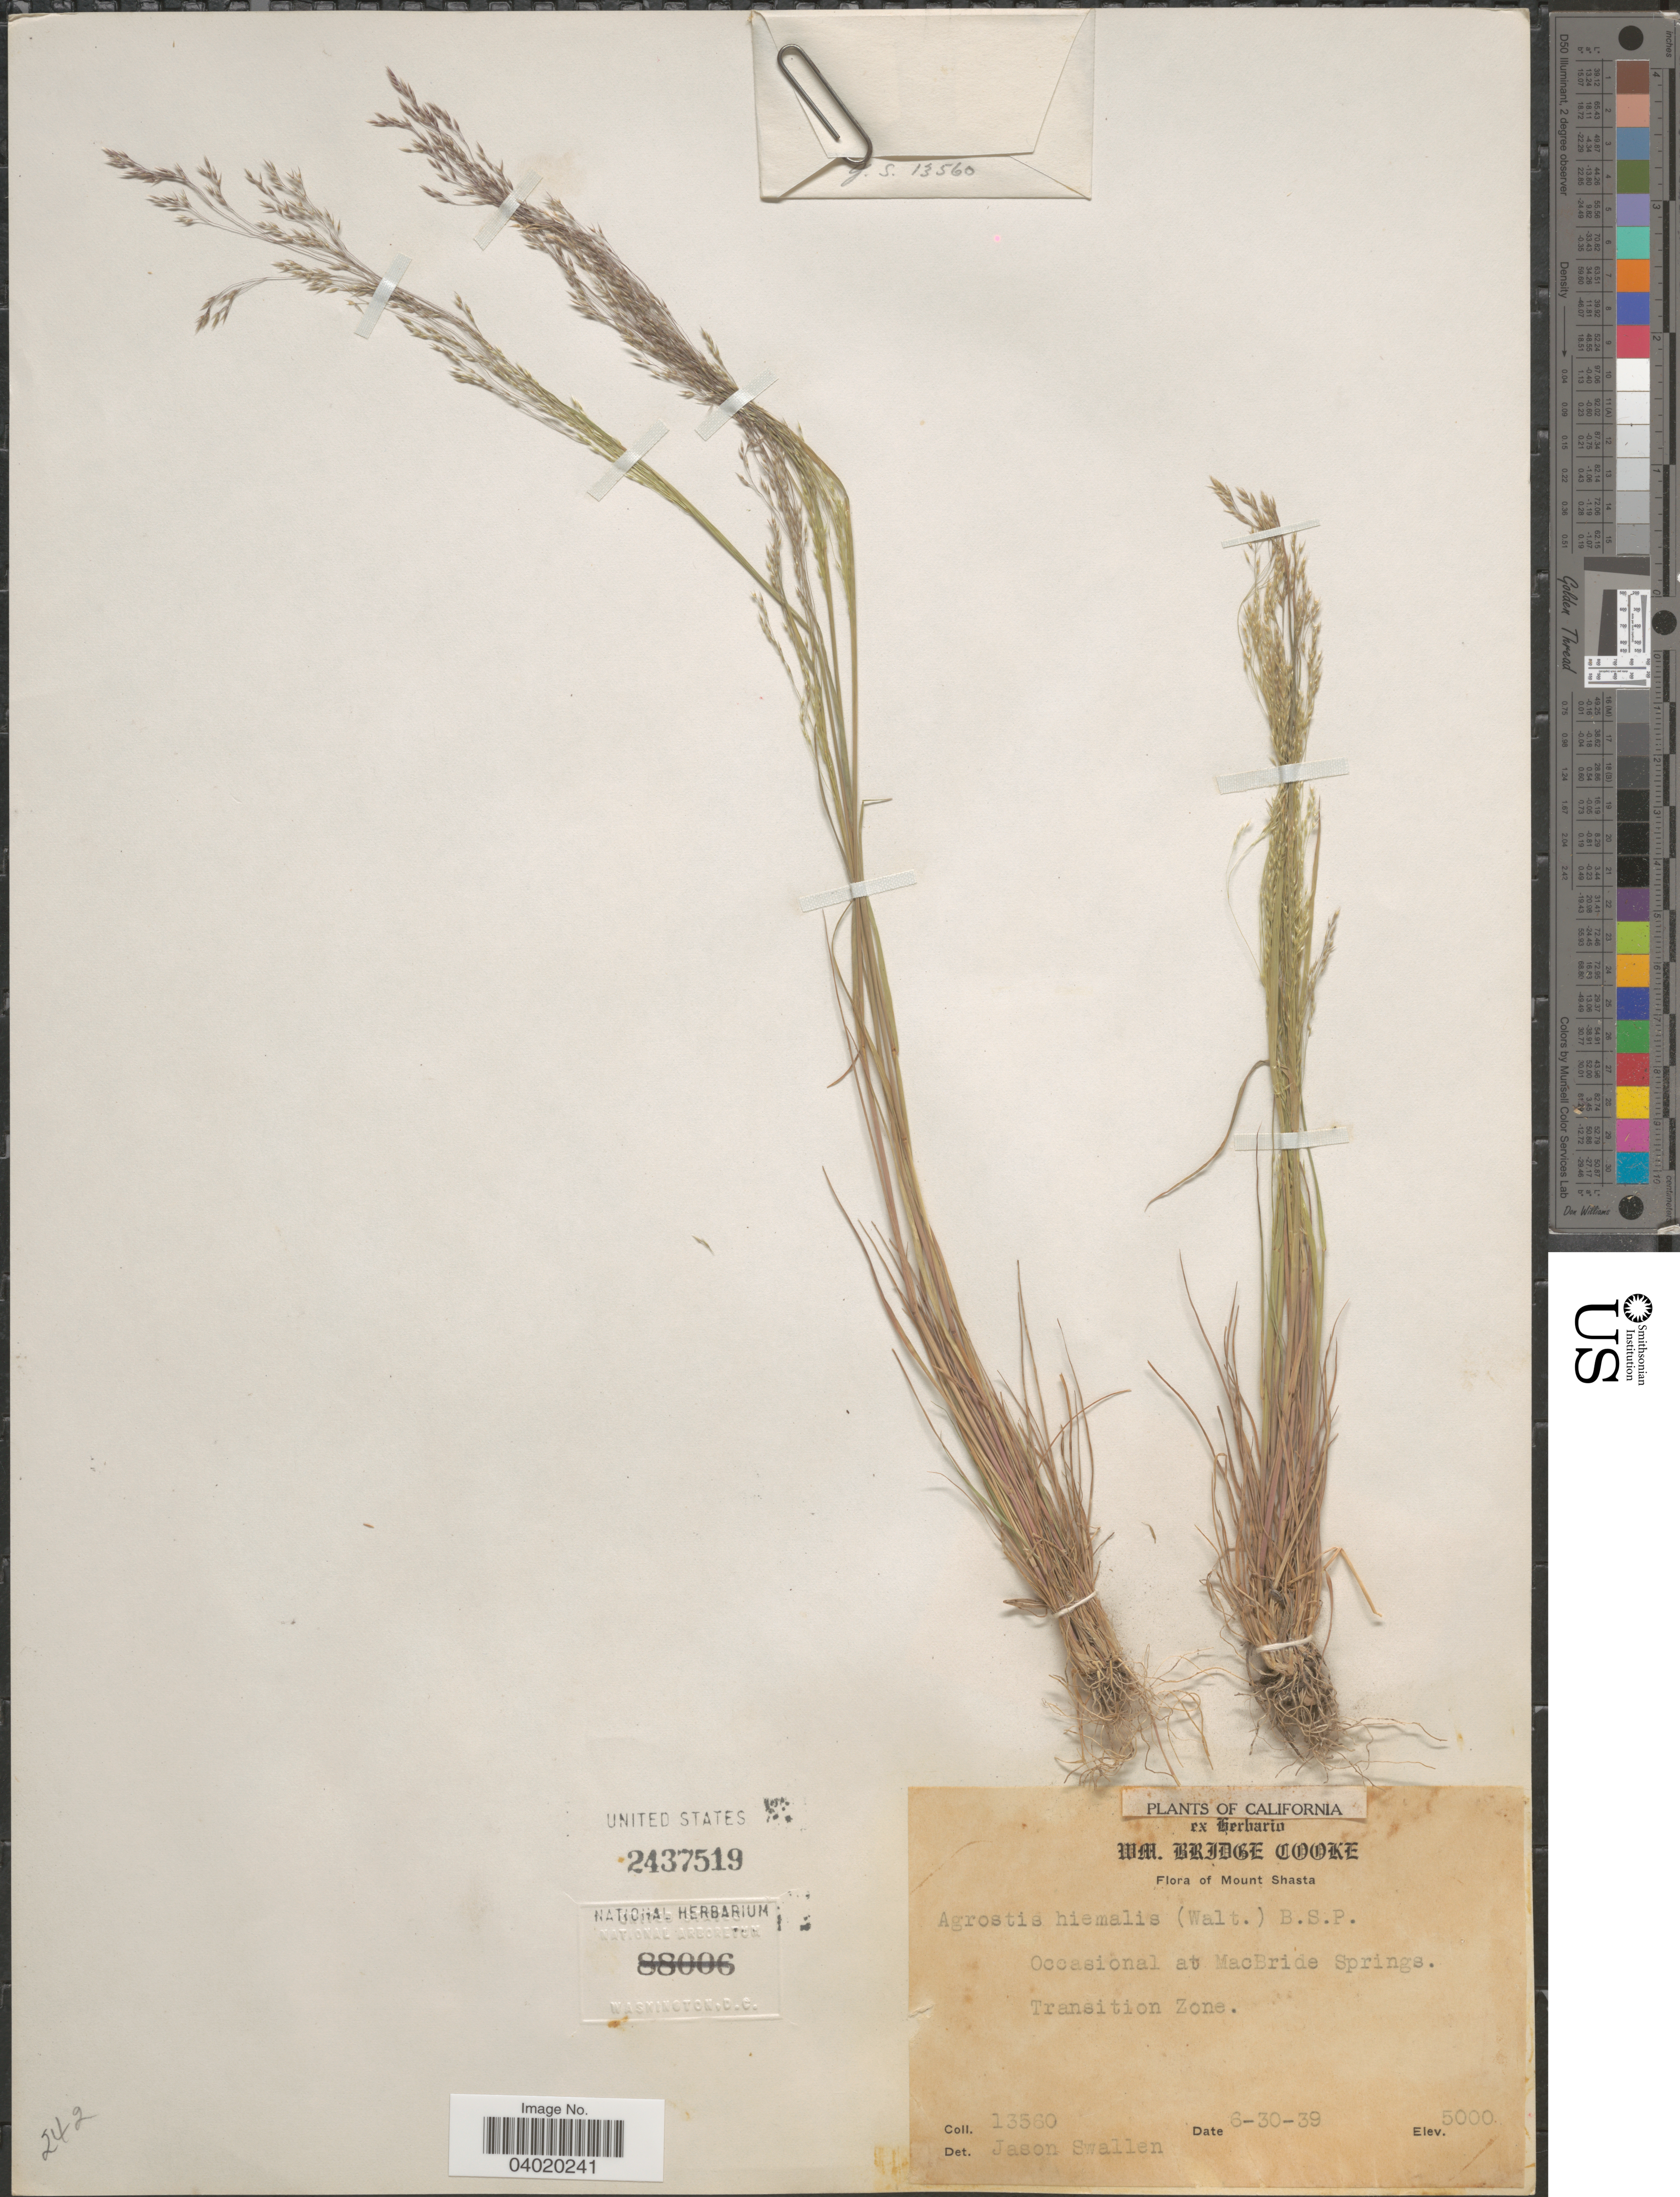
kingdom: Plantae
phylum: Tracheophyta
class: Liliopsida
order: Poales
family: Poaceae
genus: Agrostis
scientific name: Agrostis hyemalis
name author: (Walter) Britton et al.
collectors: ex herb. WM. Bridge Cooke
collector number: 13560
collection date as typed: Transcribed d/m/y: 30/6/39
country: United States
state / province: California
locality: Mount Shasta. At MacBridge Springs. Transition Zone.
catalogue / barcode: US 2437519